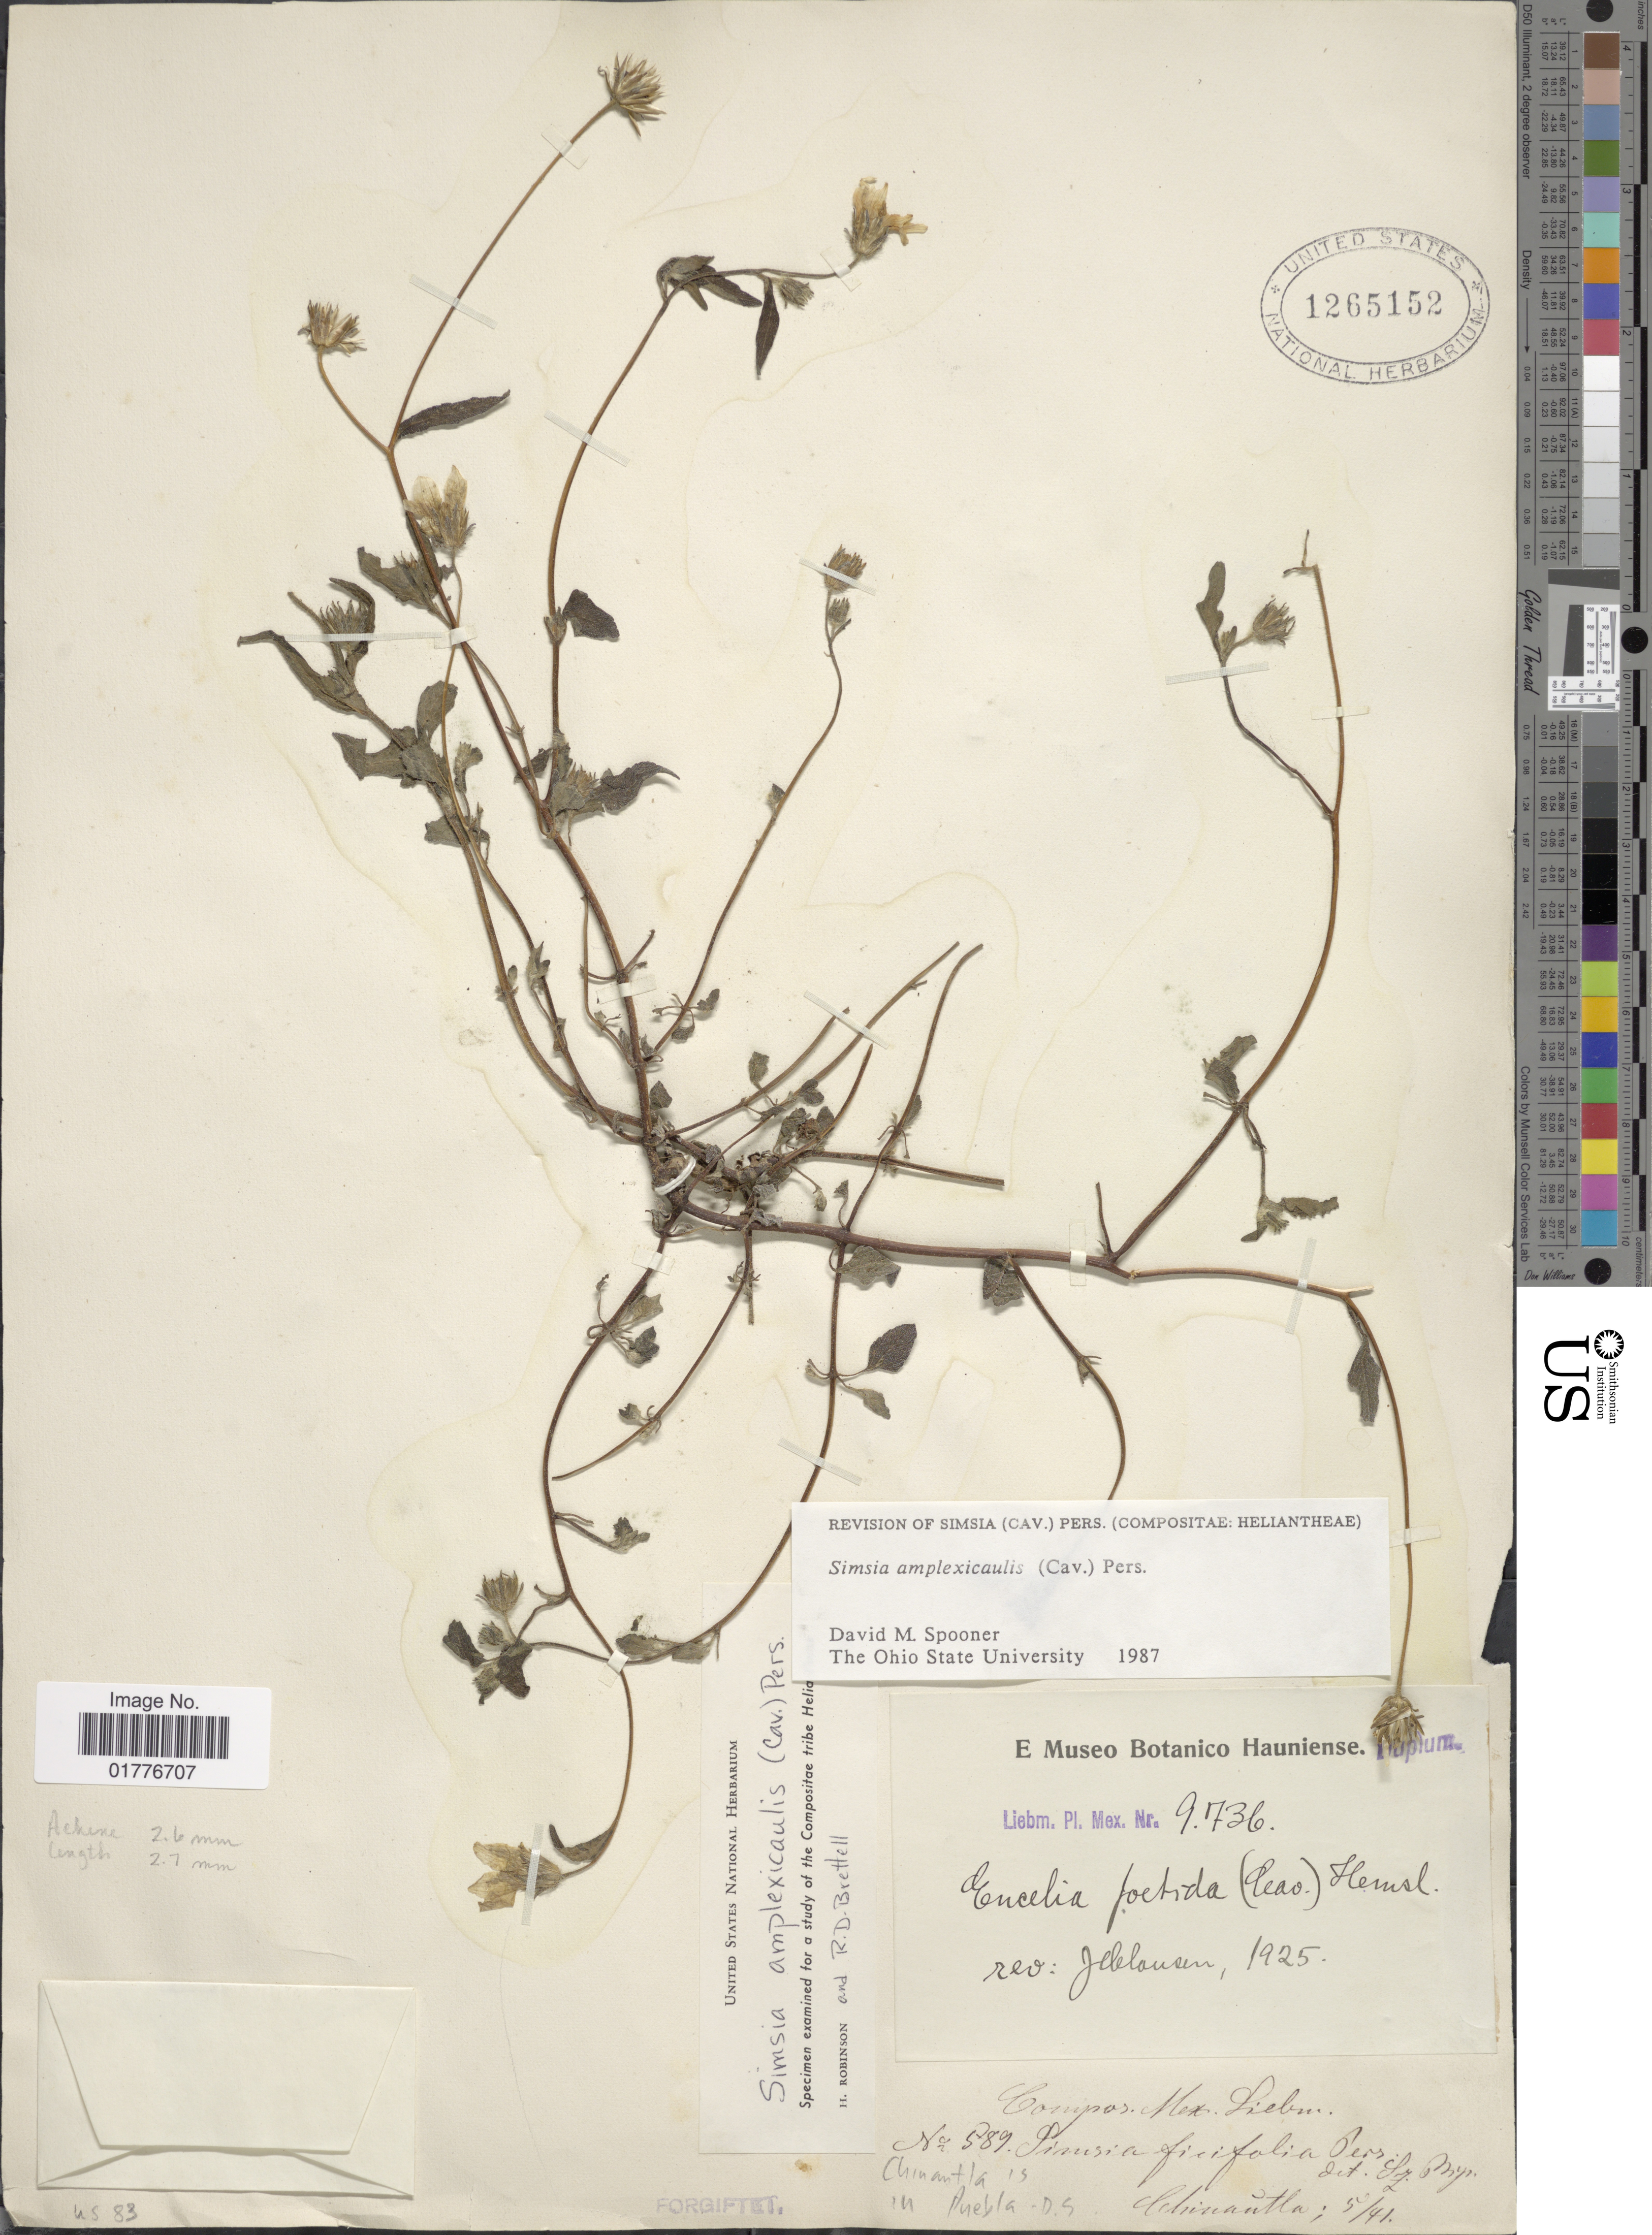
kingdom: Plantae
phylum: Tracheophyta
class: Magnoliopsida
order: Asterales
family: Asteraceae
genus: Simsia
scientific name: Simsia amplexicaulis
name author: (Cav.) Pers.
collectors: Liebmann, --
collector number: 9736/589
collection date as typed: Transcribed d/m/y: /5/41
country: Mexico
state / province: Puebla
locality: Chinautla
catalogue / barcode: US 1265152